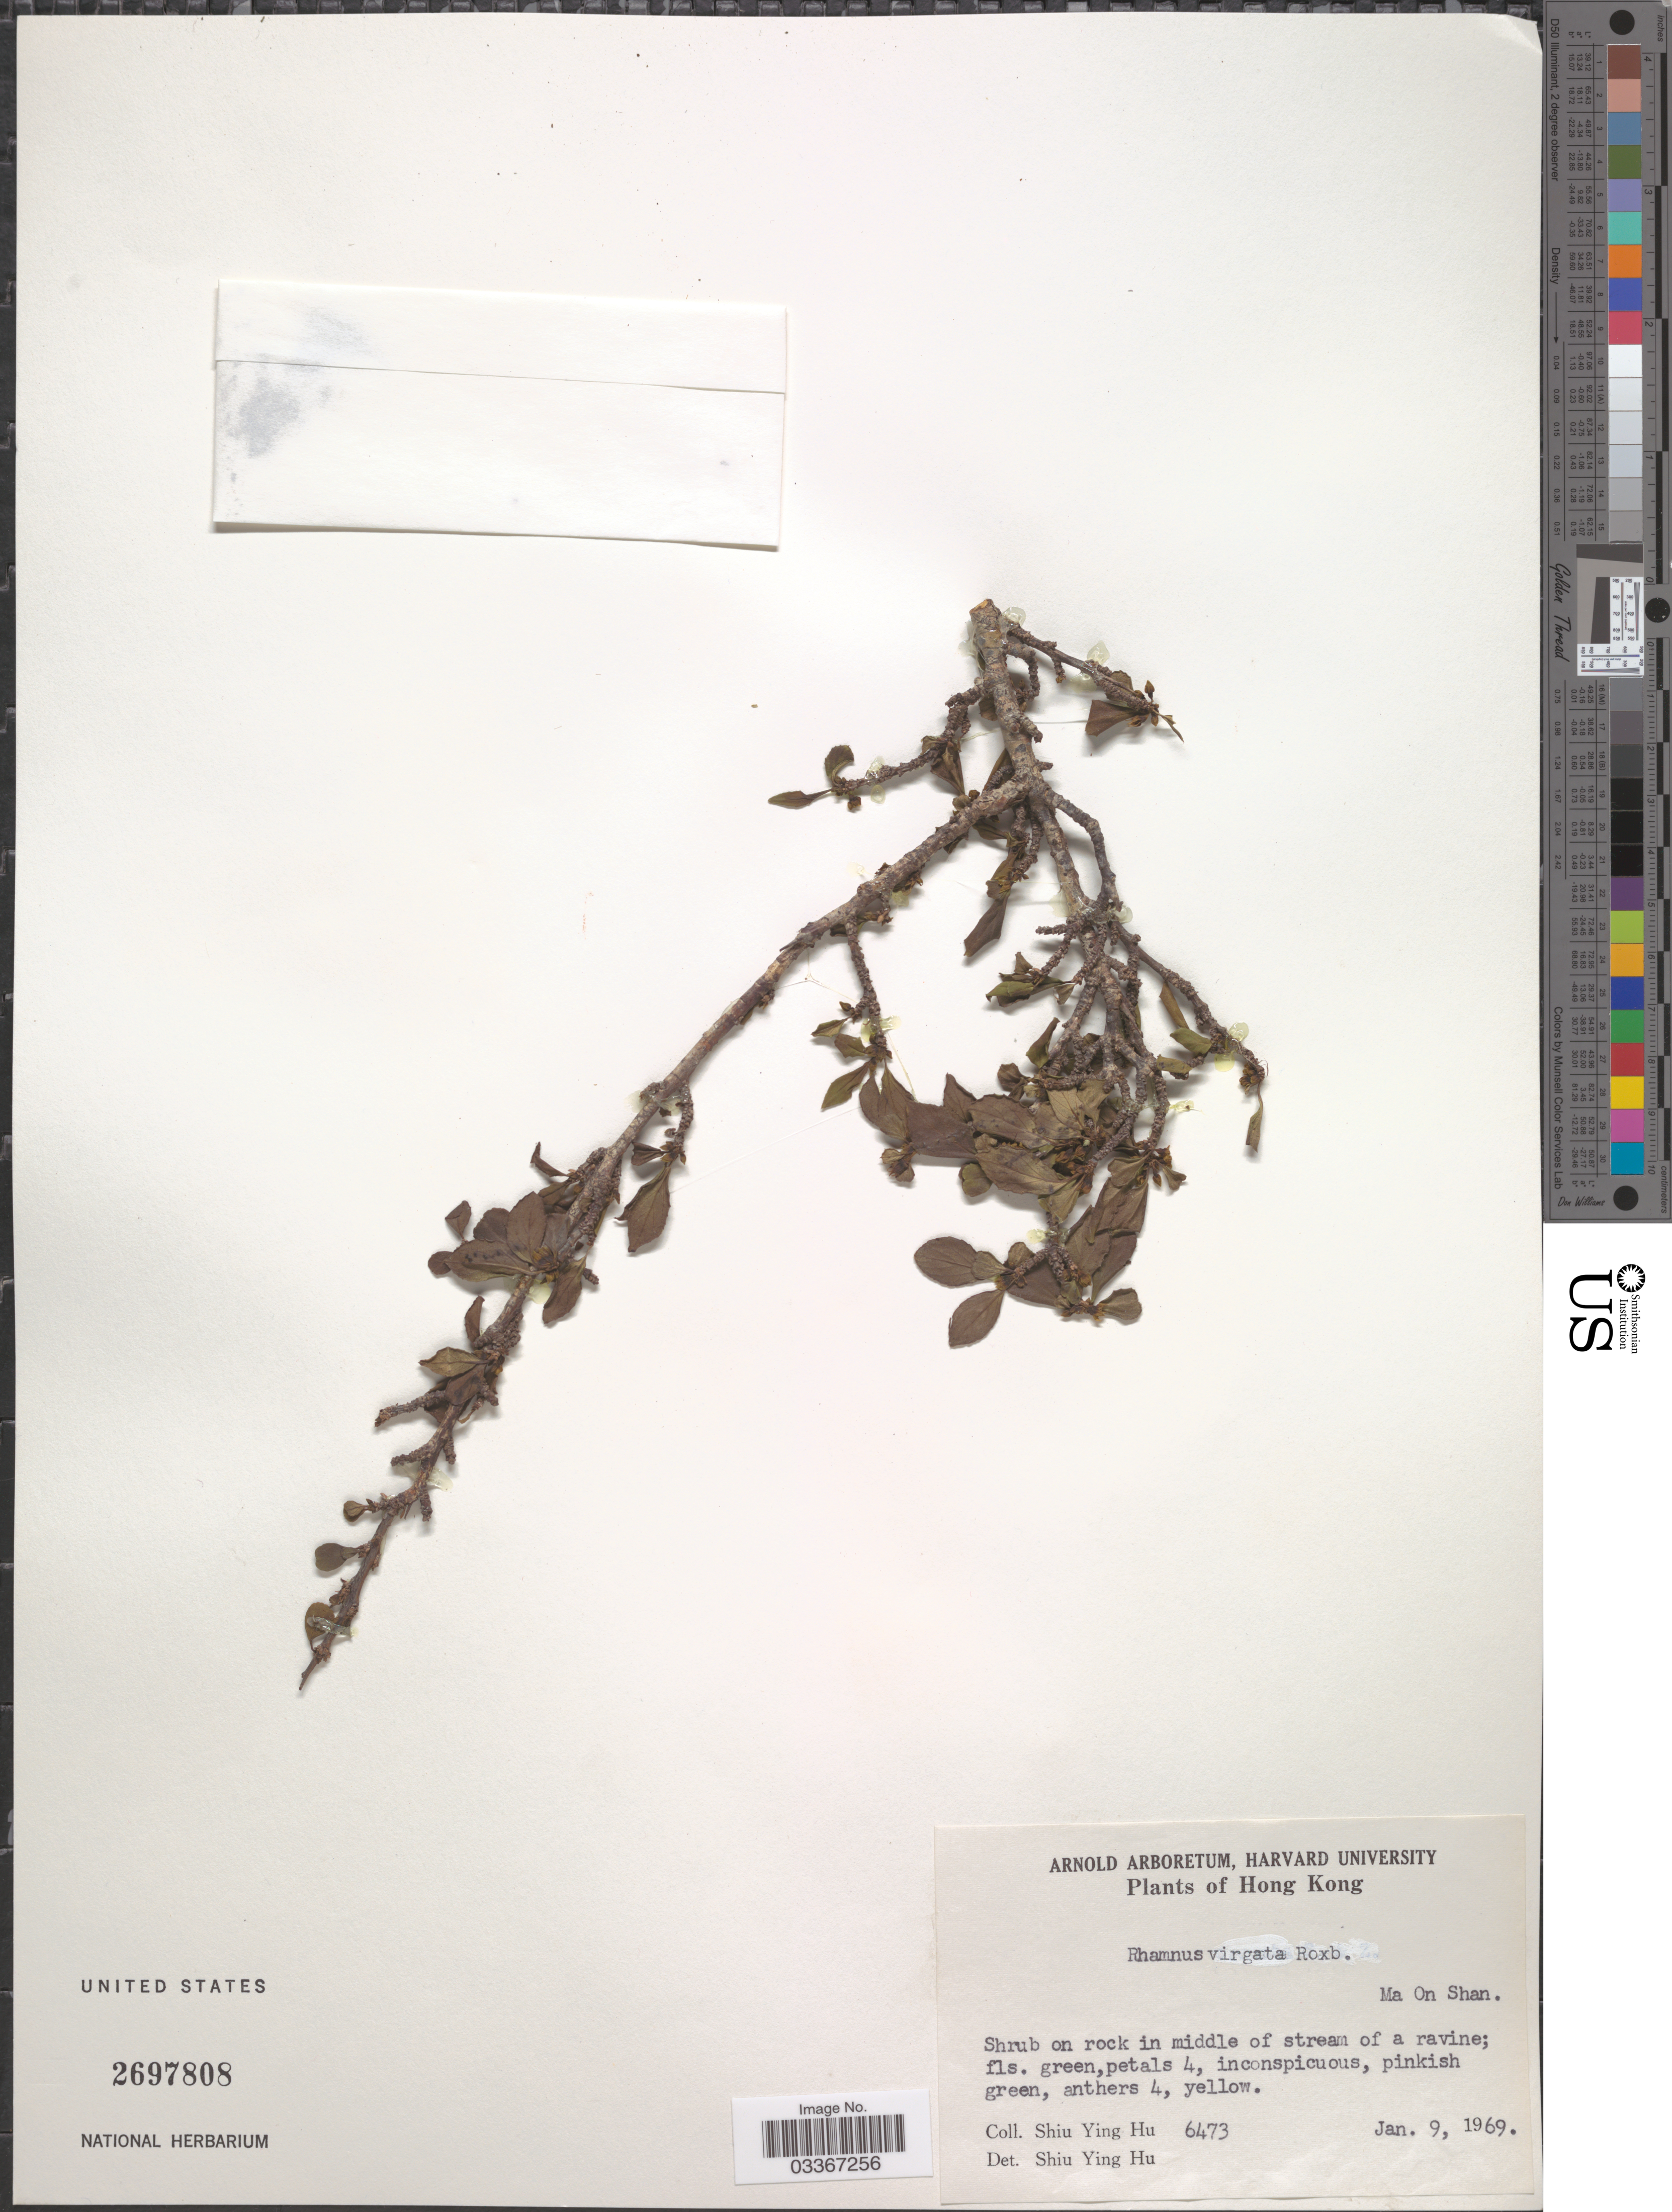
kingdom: Plantae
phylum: Tracheophyta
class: Magnoliopsida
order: Rosales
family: Rhamnaceae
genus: Rhamnus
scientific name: Rhamnus virgata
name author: Roxb.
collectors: S. Y. Hu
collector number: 6473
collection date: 1969-01-09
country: China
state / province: Hong Kong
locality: Ma On Shan.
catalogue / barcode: US 2697808